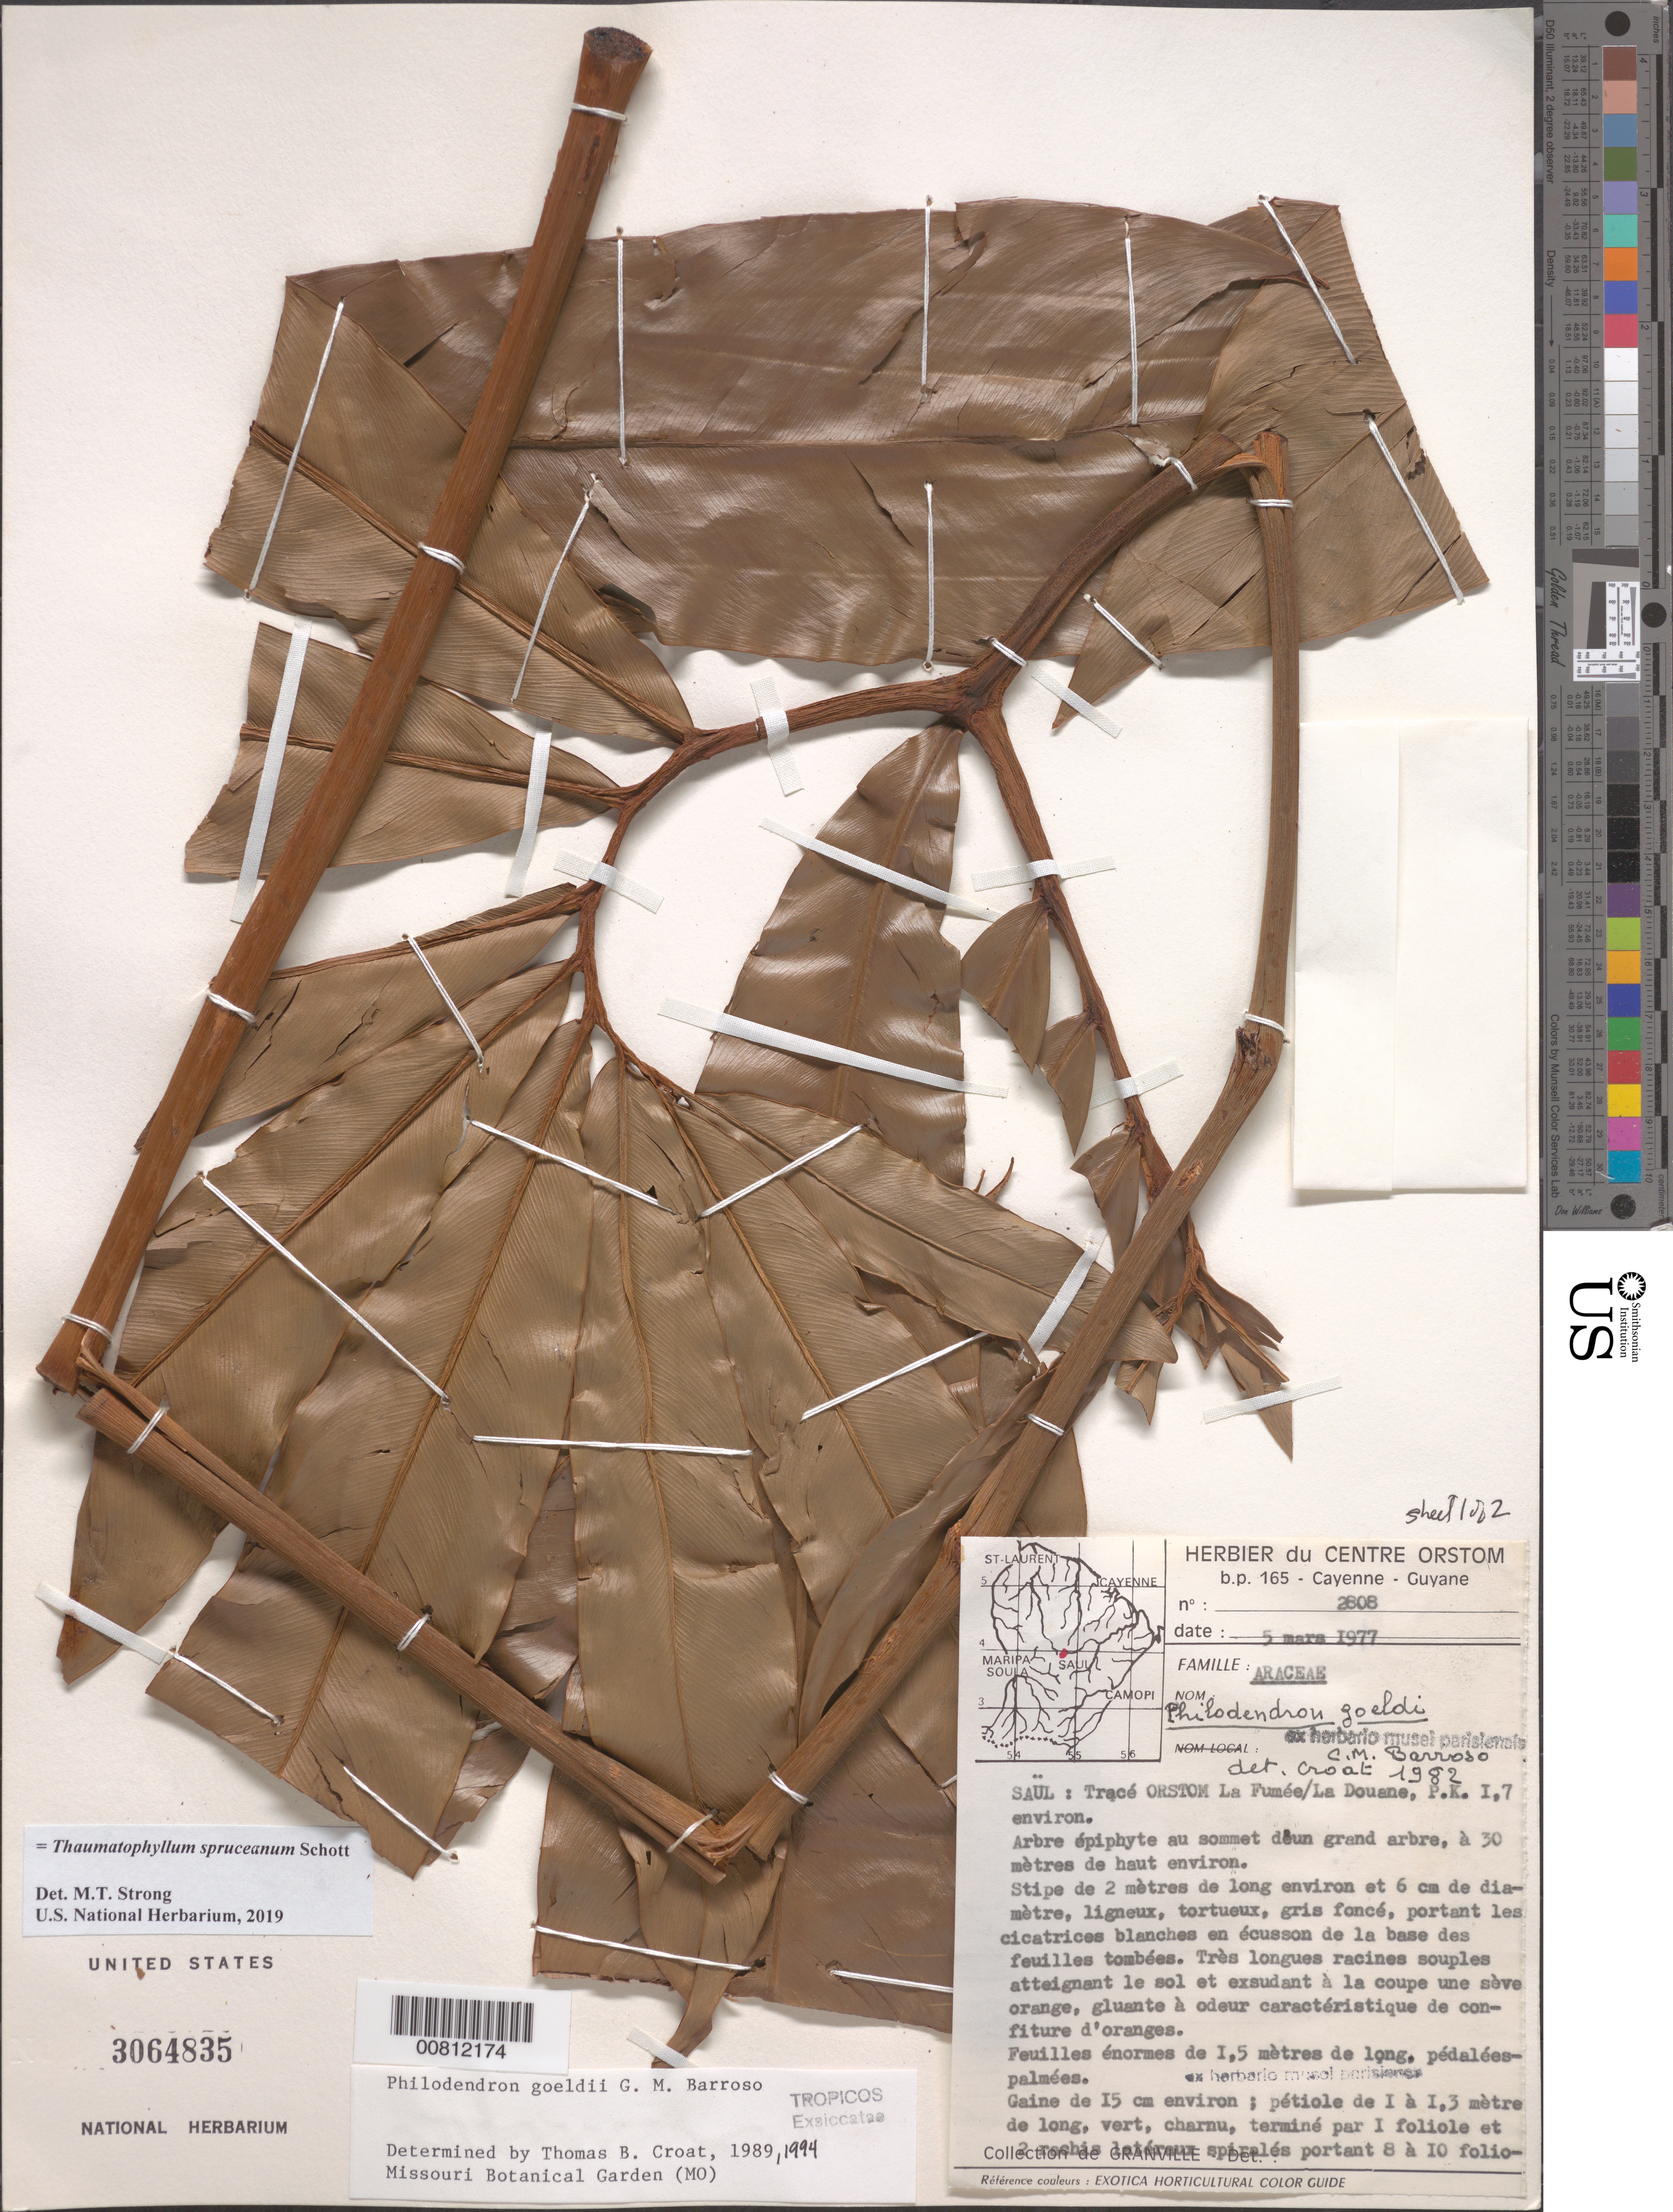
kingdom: Plantae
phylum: Tracheophyta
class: Liliopsida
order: Alismatales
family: Araceae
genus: Thaumatophyllum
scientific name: Thaumatophyllum spruceanum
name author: Schott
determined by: Strong, Mark T., (BOT), Smithsonian Institution - National Museum of Natural History (UNITED STATES)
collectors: J.-J. de Granville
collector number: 2808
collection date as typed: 5-Mar-77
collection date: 1977-03-05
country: French Guiana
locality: Saül, tracé ORSTOM La Fumée/La Douane, PK 1.7 environ.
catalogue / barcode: US 3064835